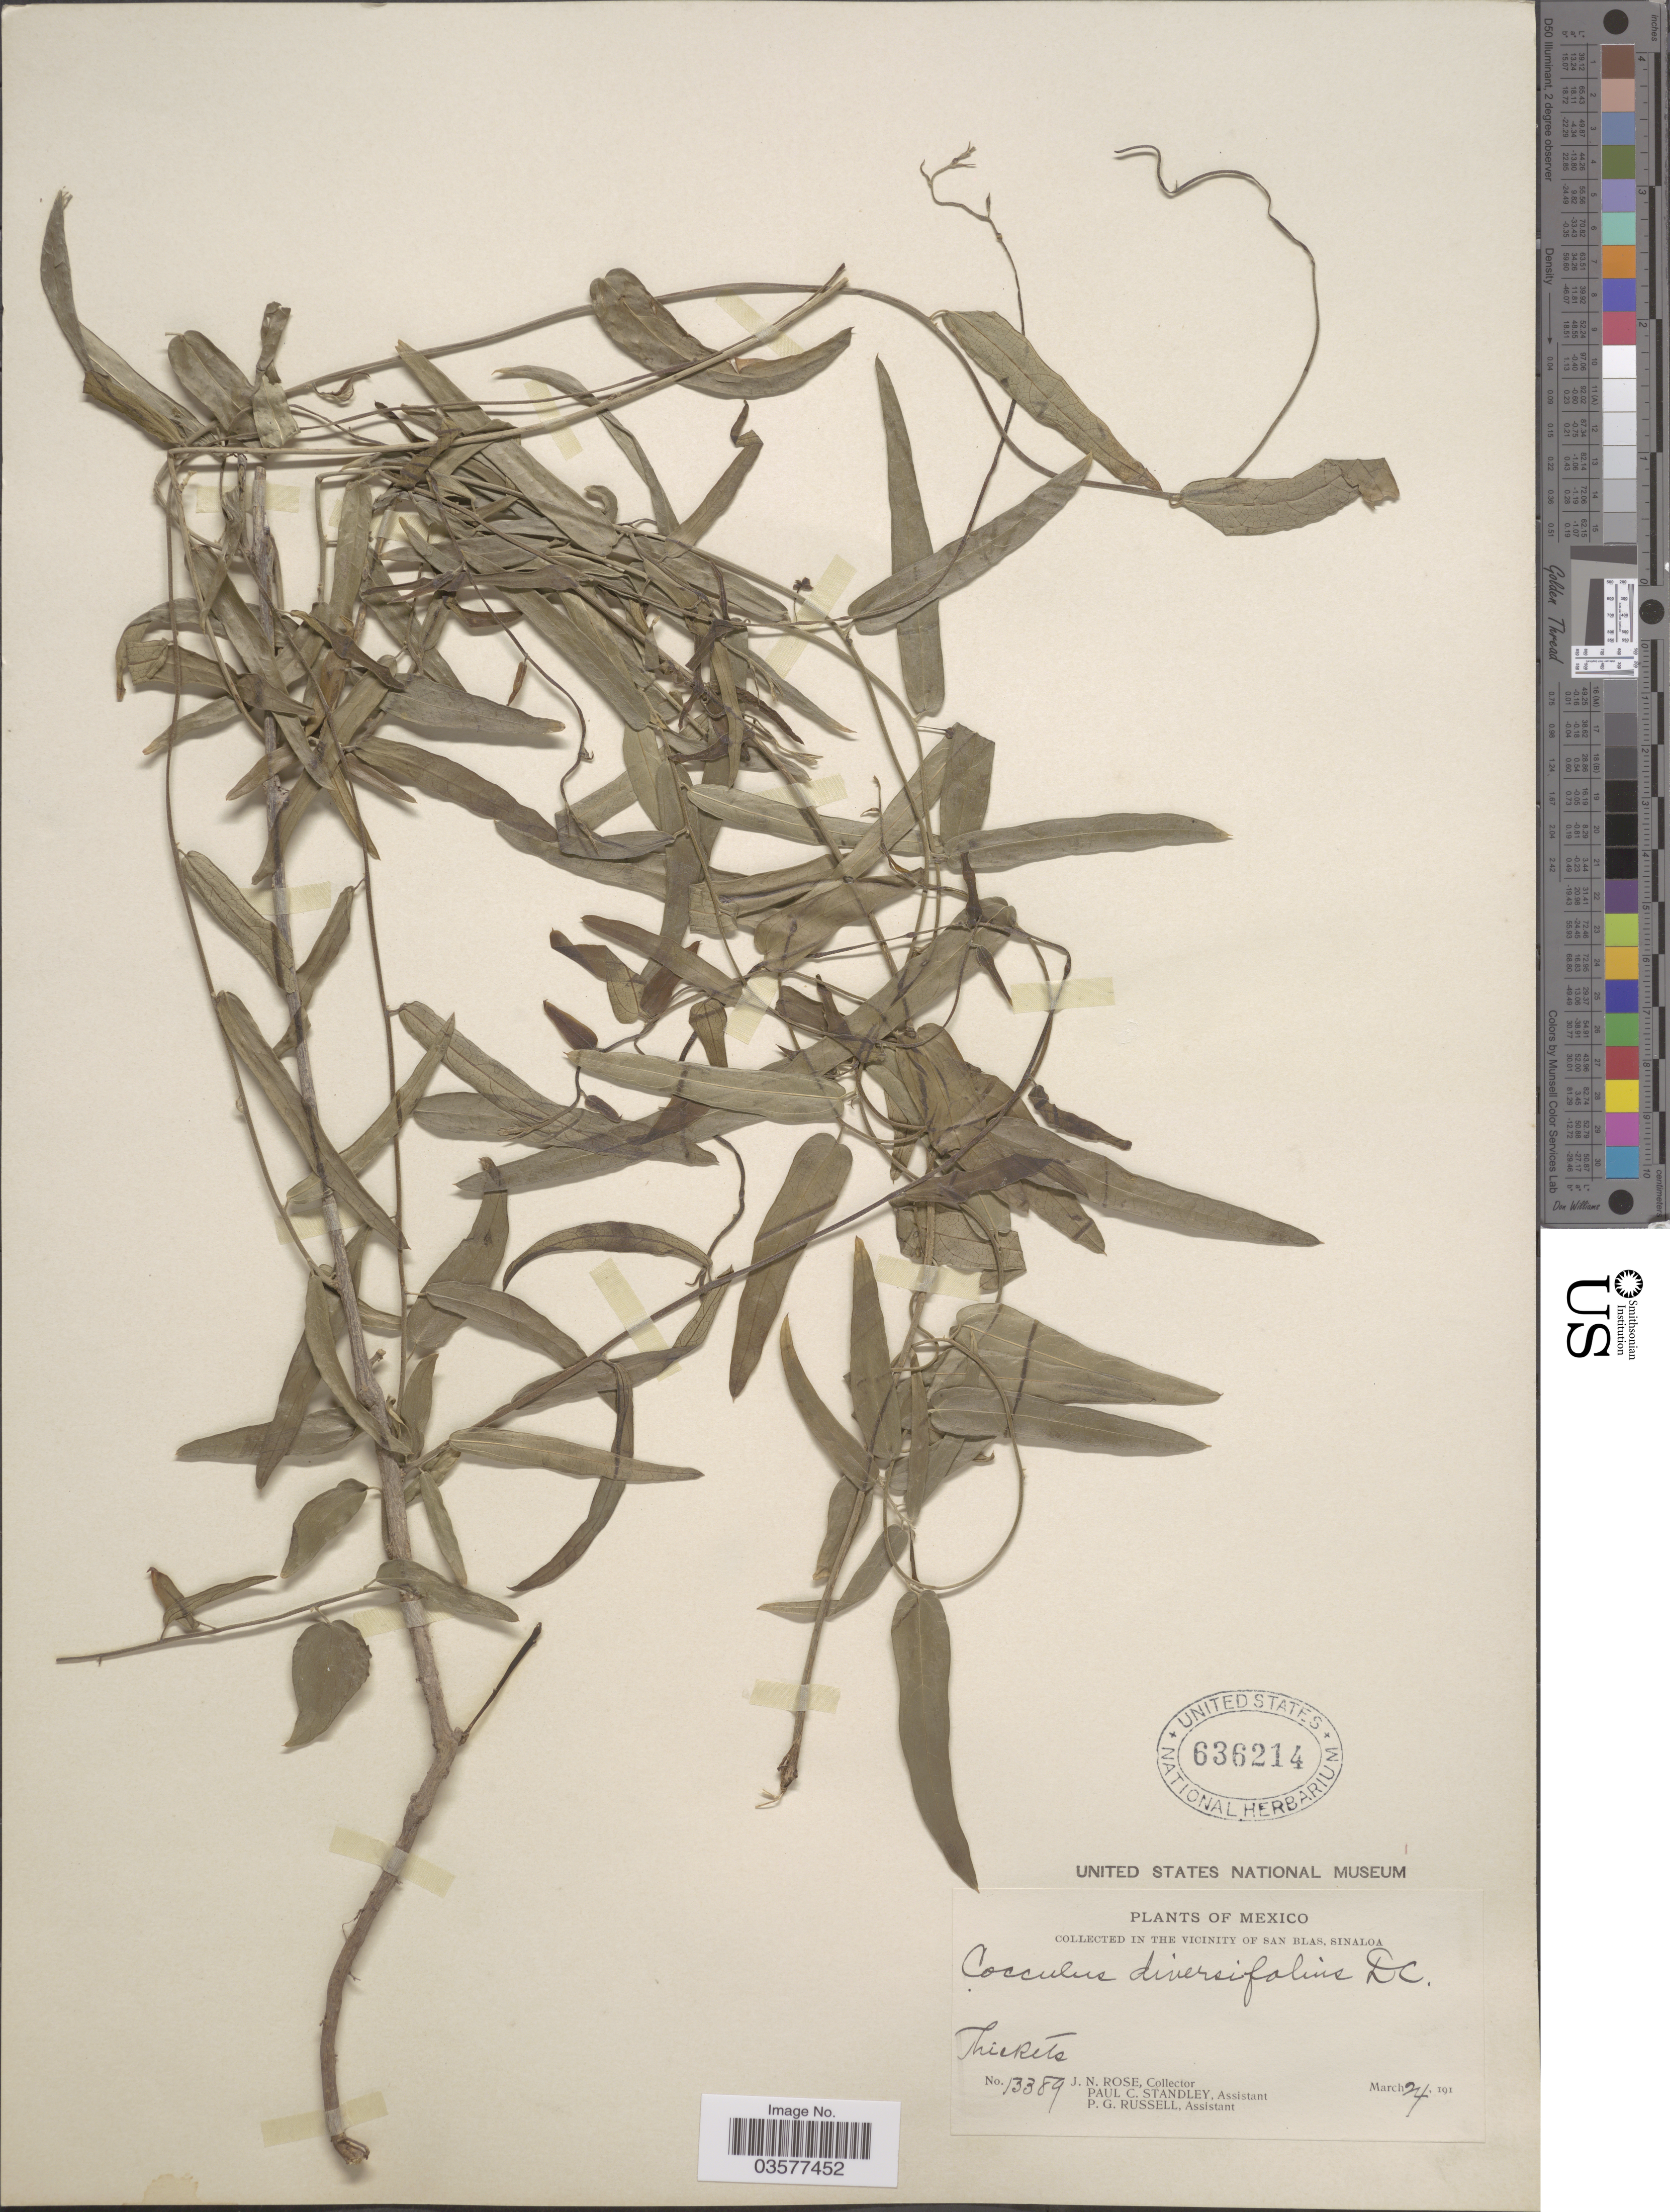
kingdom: Plantae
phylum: Tracheophyta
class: Magnoliopsida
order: Ranunculales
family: Menispermaceae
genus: Cocculus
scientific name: Cocculus diversifolius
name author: DC.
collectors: J. N. Rose, P. C. Standley & P. G. Russell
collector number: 13389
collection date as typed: March 24, 191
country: Mexico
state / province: Sinaloa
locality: Vicinity of San Blas.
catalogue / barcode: US 636214